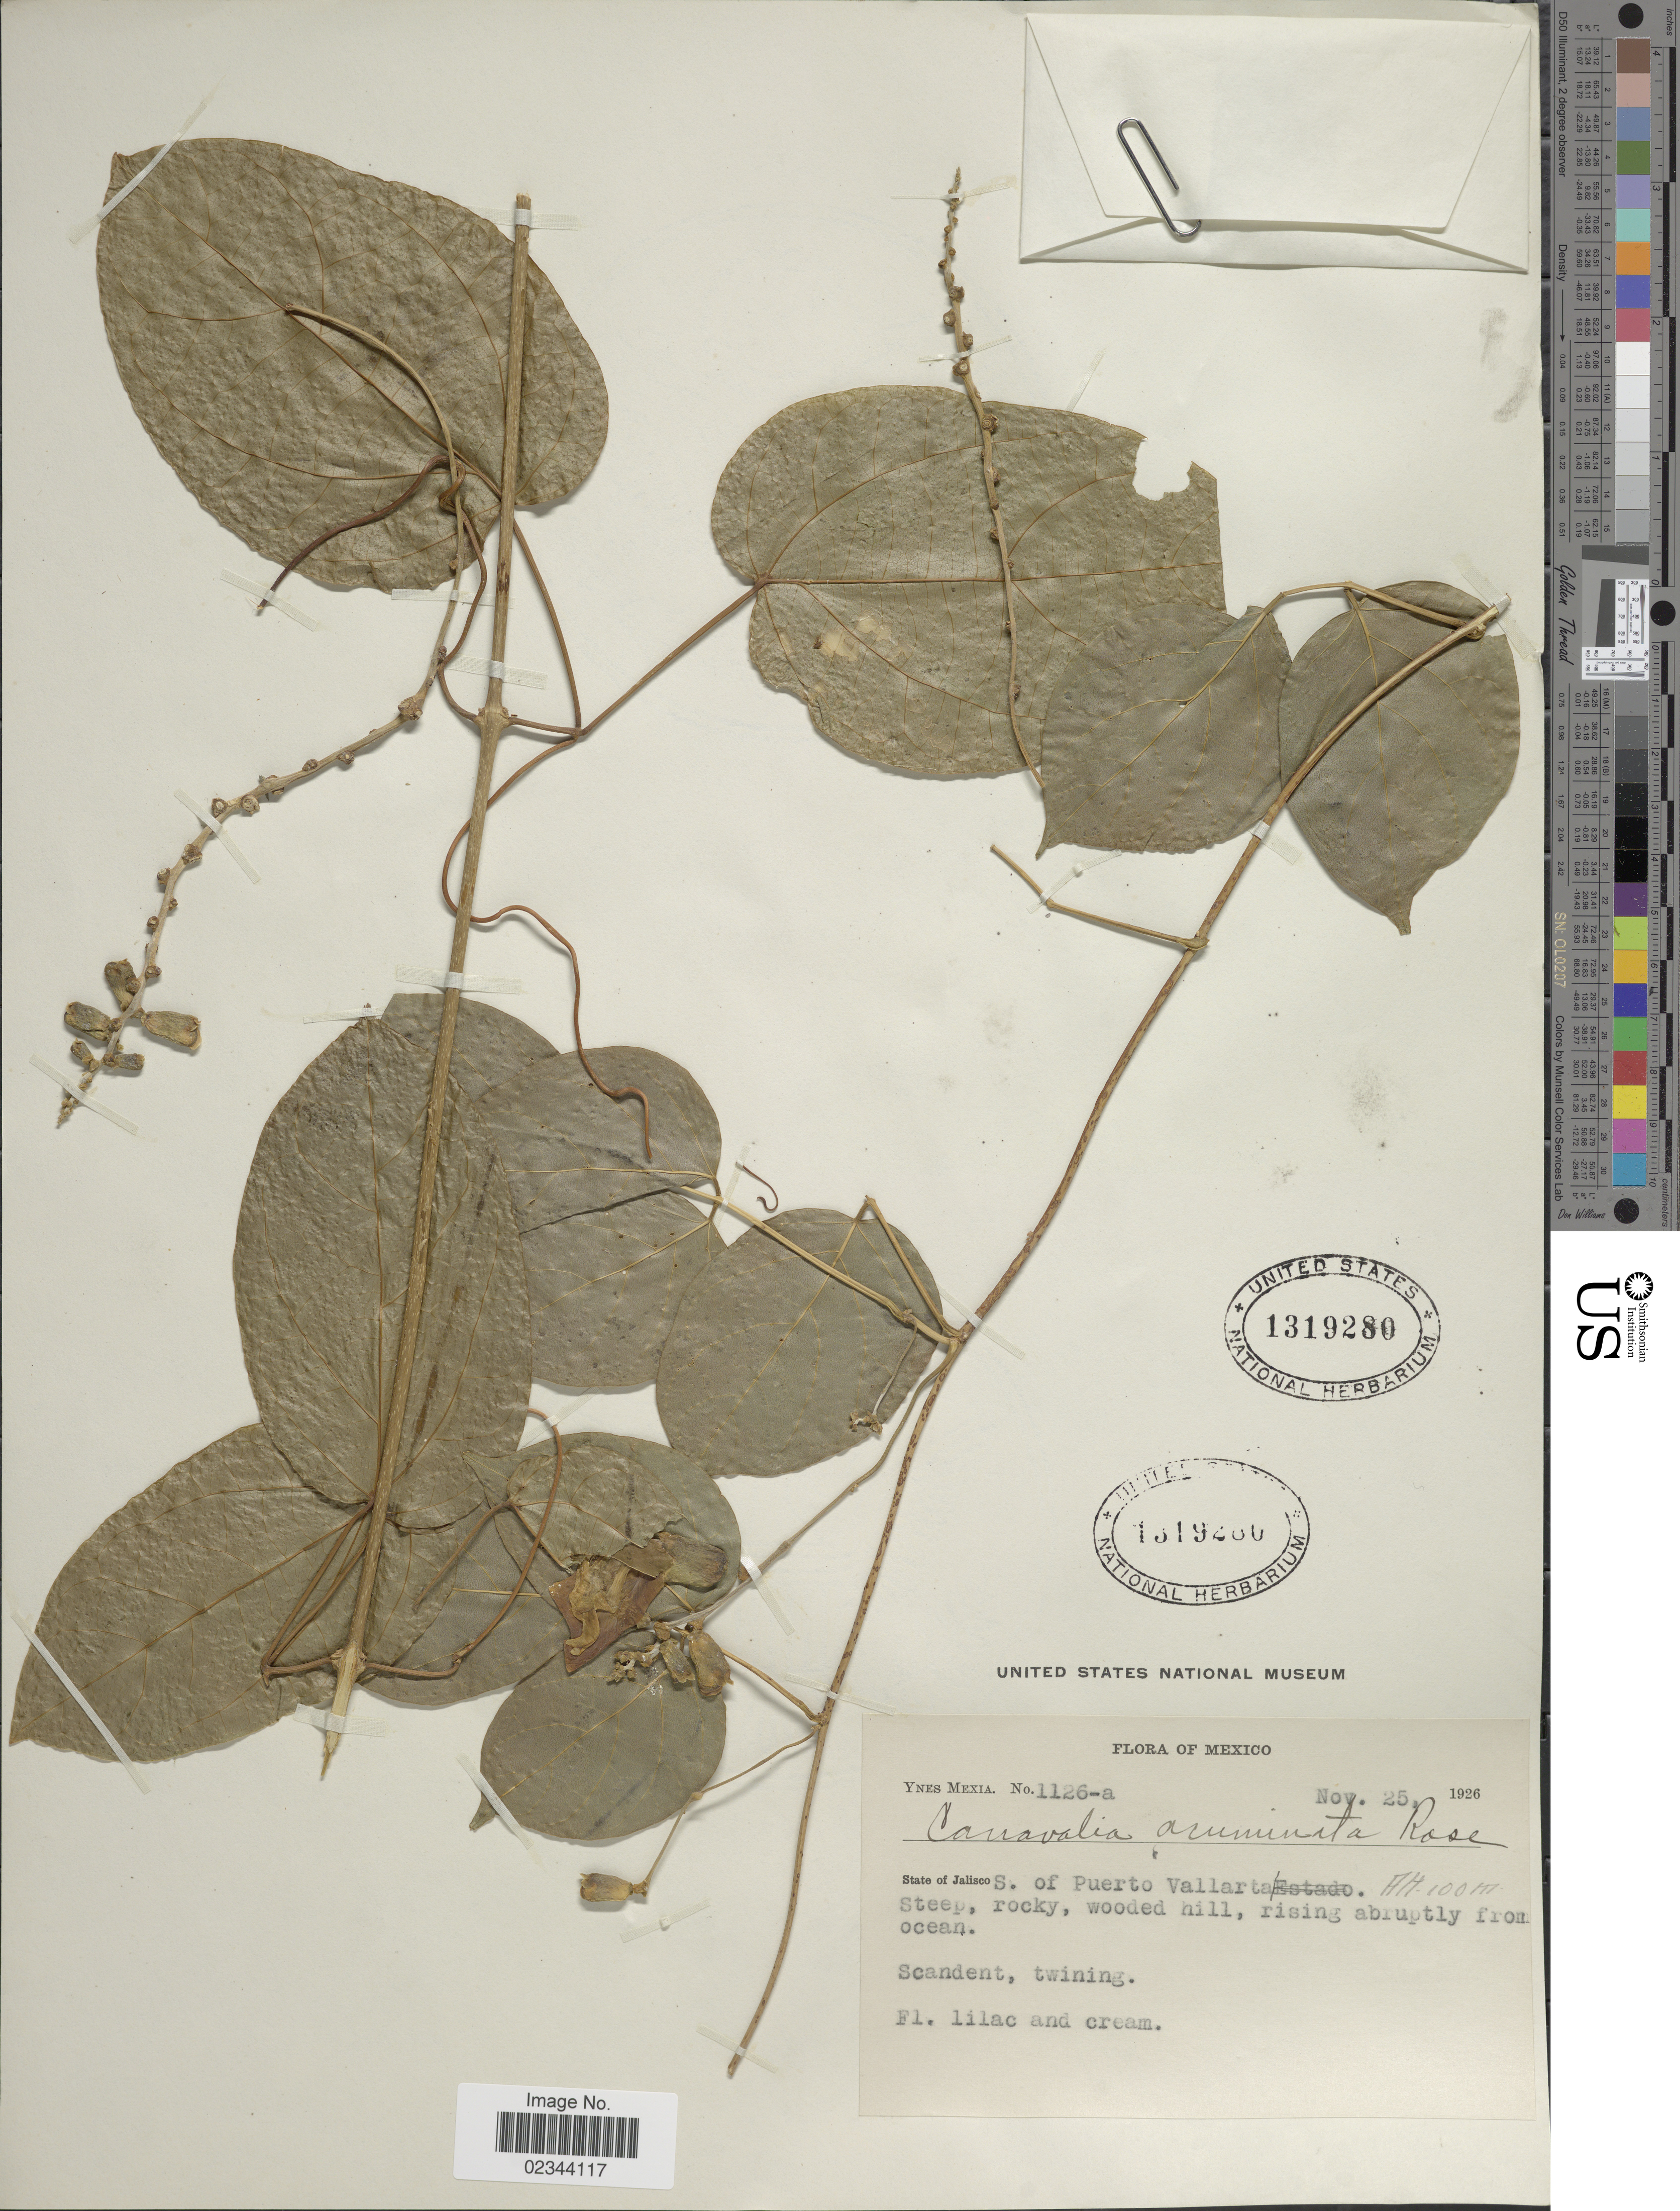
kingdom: Plantae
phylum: Tracheophyta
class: Magnoliopsida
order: Fabales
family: Fabaceae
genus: Canavalia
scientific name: Canavalia acuminata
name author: Rose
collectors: Y. Mexia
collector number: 1126-a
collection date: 1926-11-25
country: Mexico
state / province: Jalisco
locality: S. of Puerto Vallarta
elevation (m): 100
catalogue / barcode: US 1319280